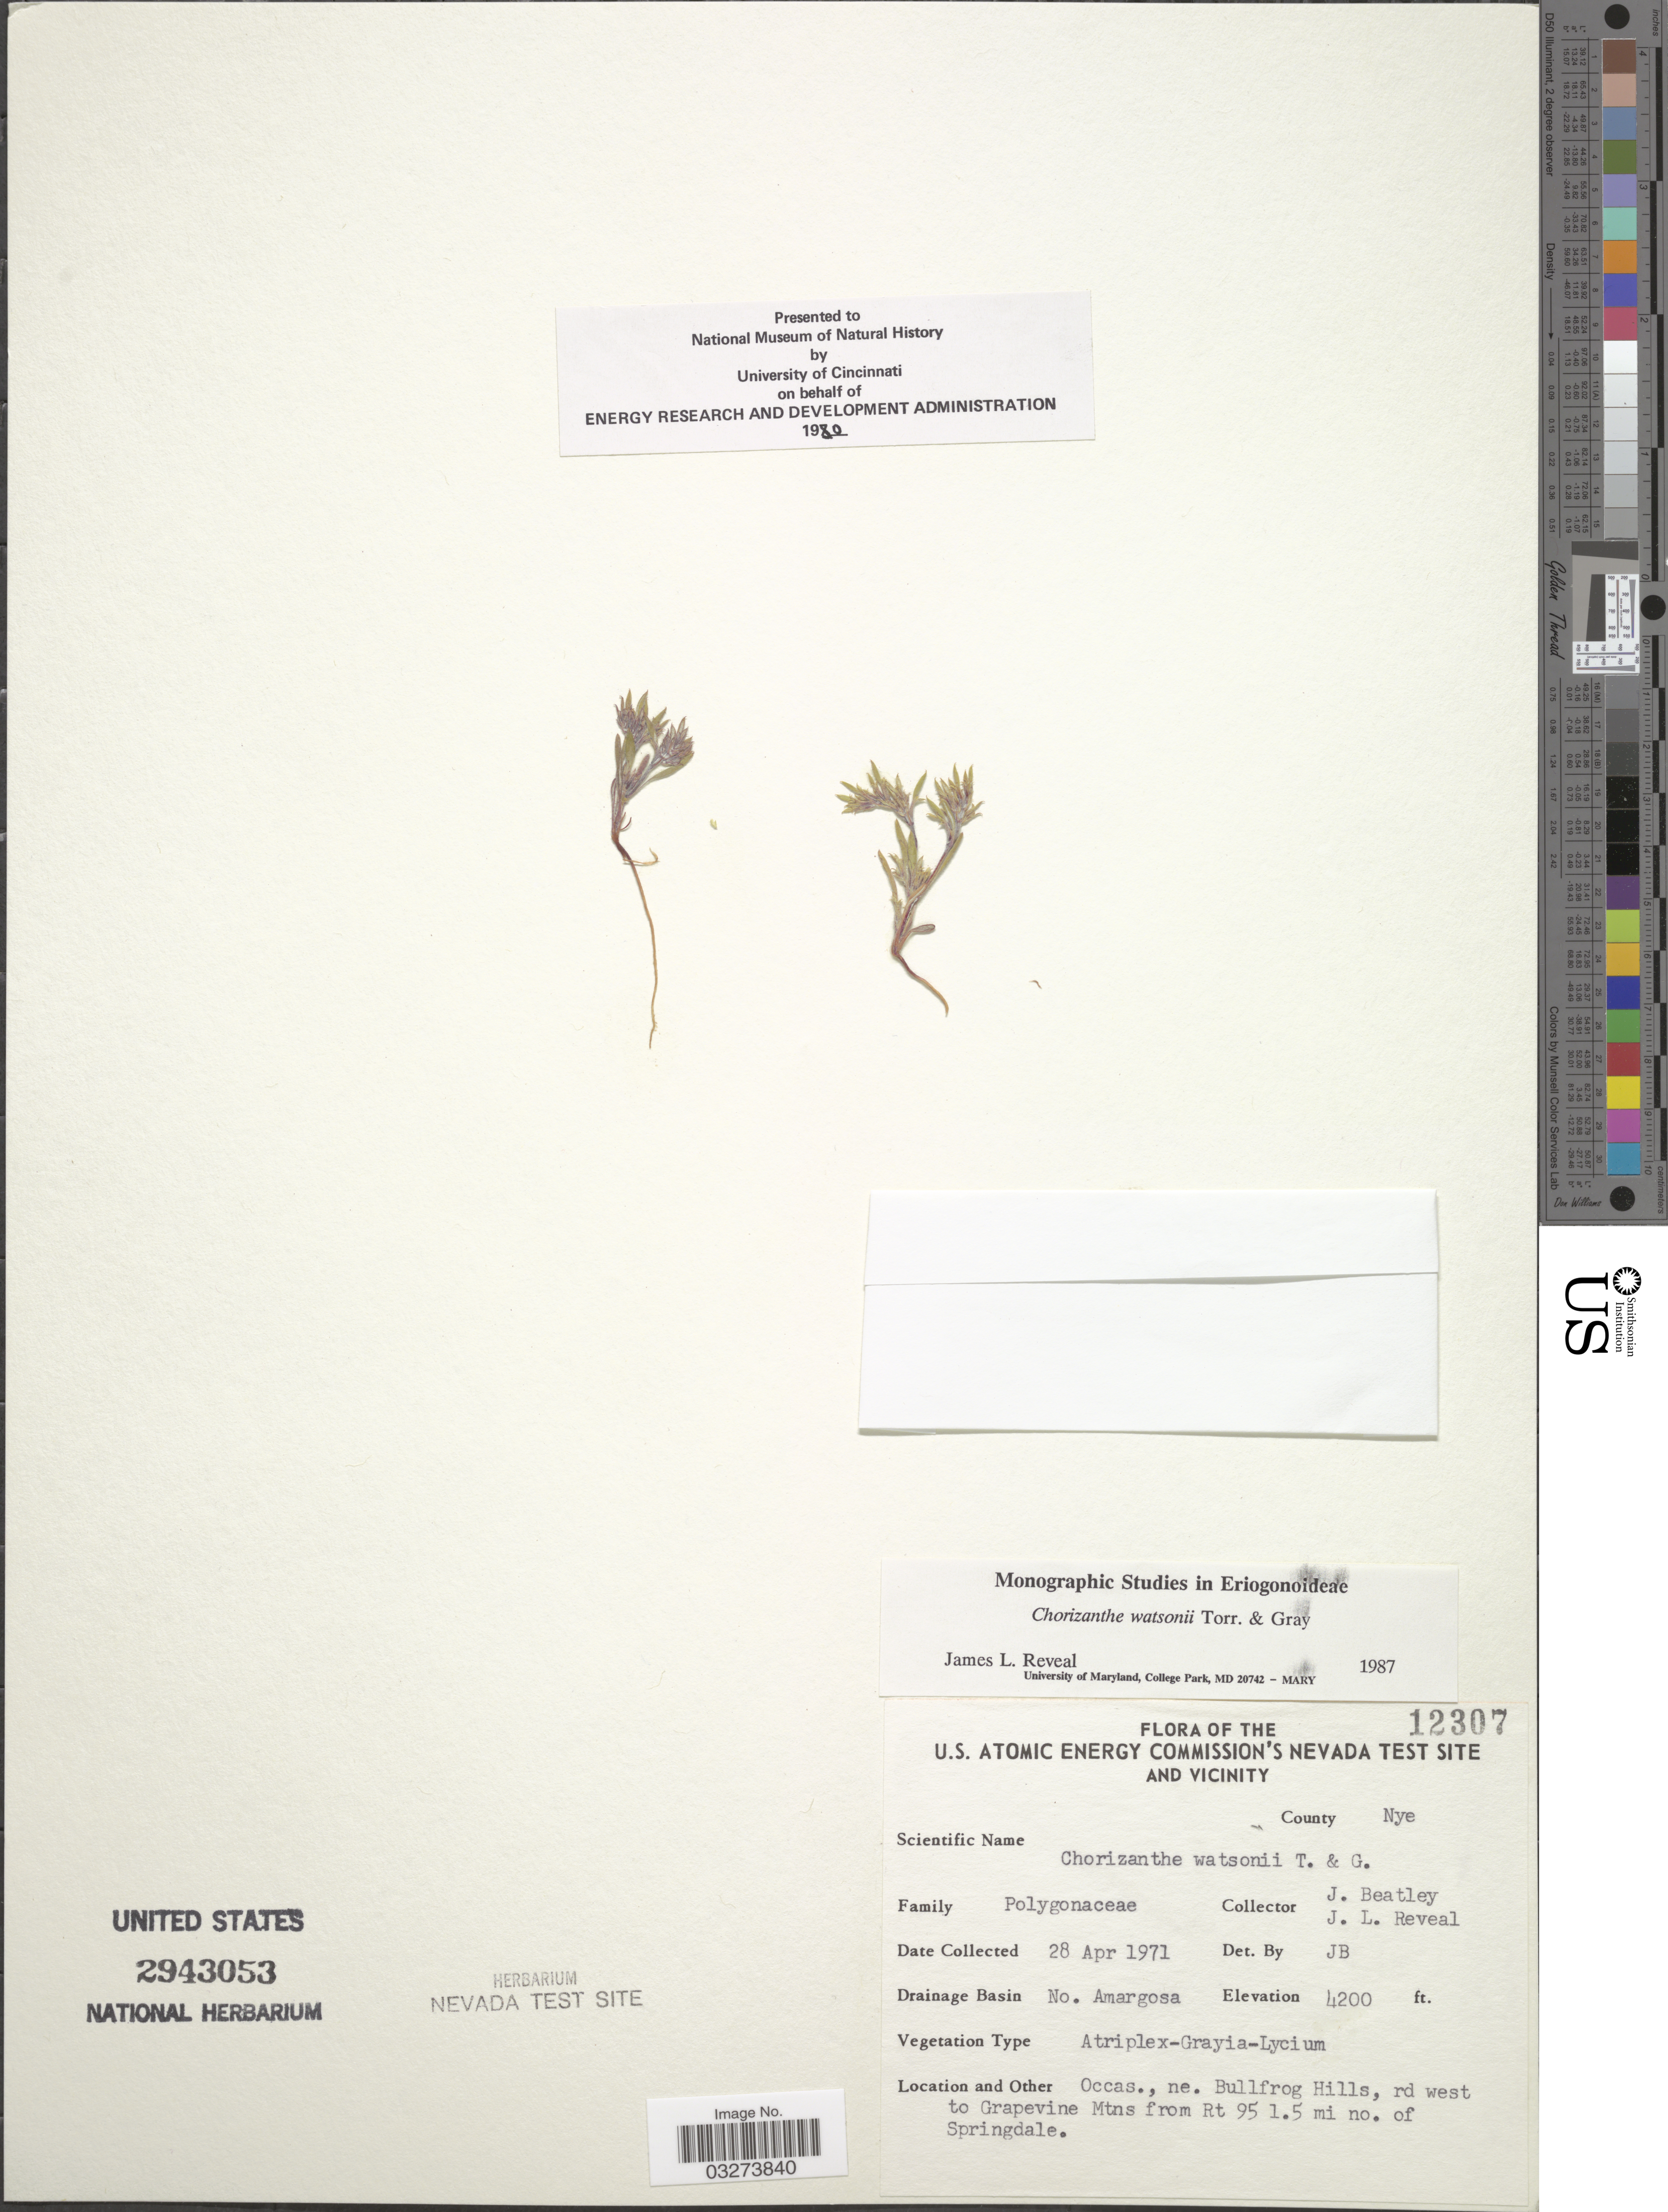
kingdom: Plantae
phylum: Tracheophyta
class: Magnoliopsida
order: Caryophyllales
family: Polygonaceae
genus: Chorizanthe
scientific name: Chorizanthe watsonii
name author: Torr. & A. Gray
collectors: J. C. Beatley & J. L. Reveal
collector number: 12307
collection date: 1971-04-28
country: United States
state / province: Nevada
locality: U.S. Atomic Energy Commission's Nevada Test Site and vicinity. County Nye, Drainage Basin No. Amargosa. Occas., ne. Bullfrog Hills, rd west to Grapevine Mtns from Rt 95 1.5 mi no. of Springdale.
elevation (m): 1280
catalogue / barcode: US 2943053